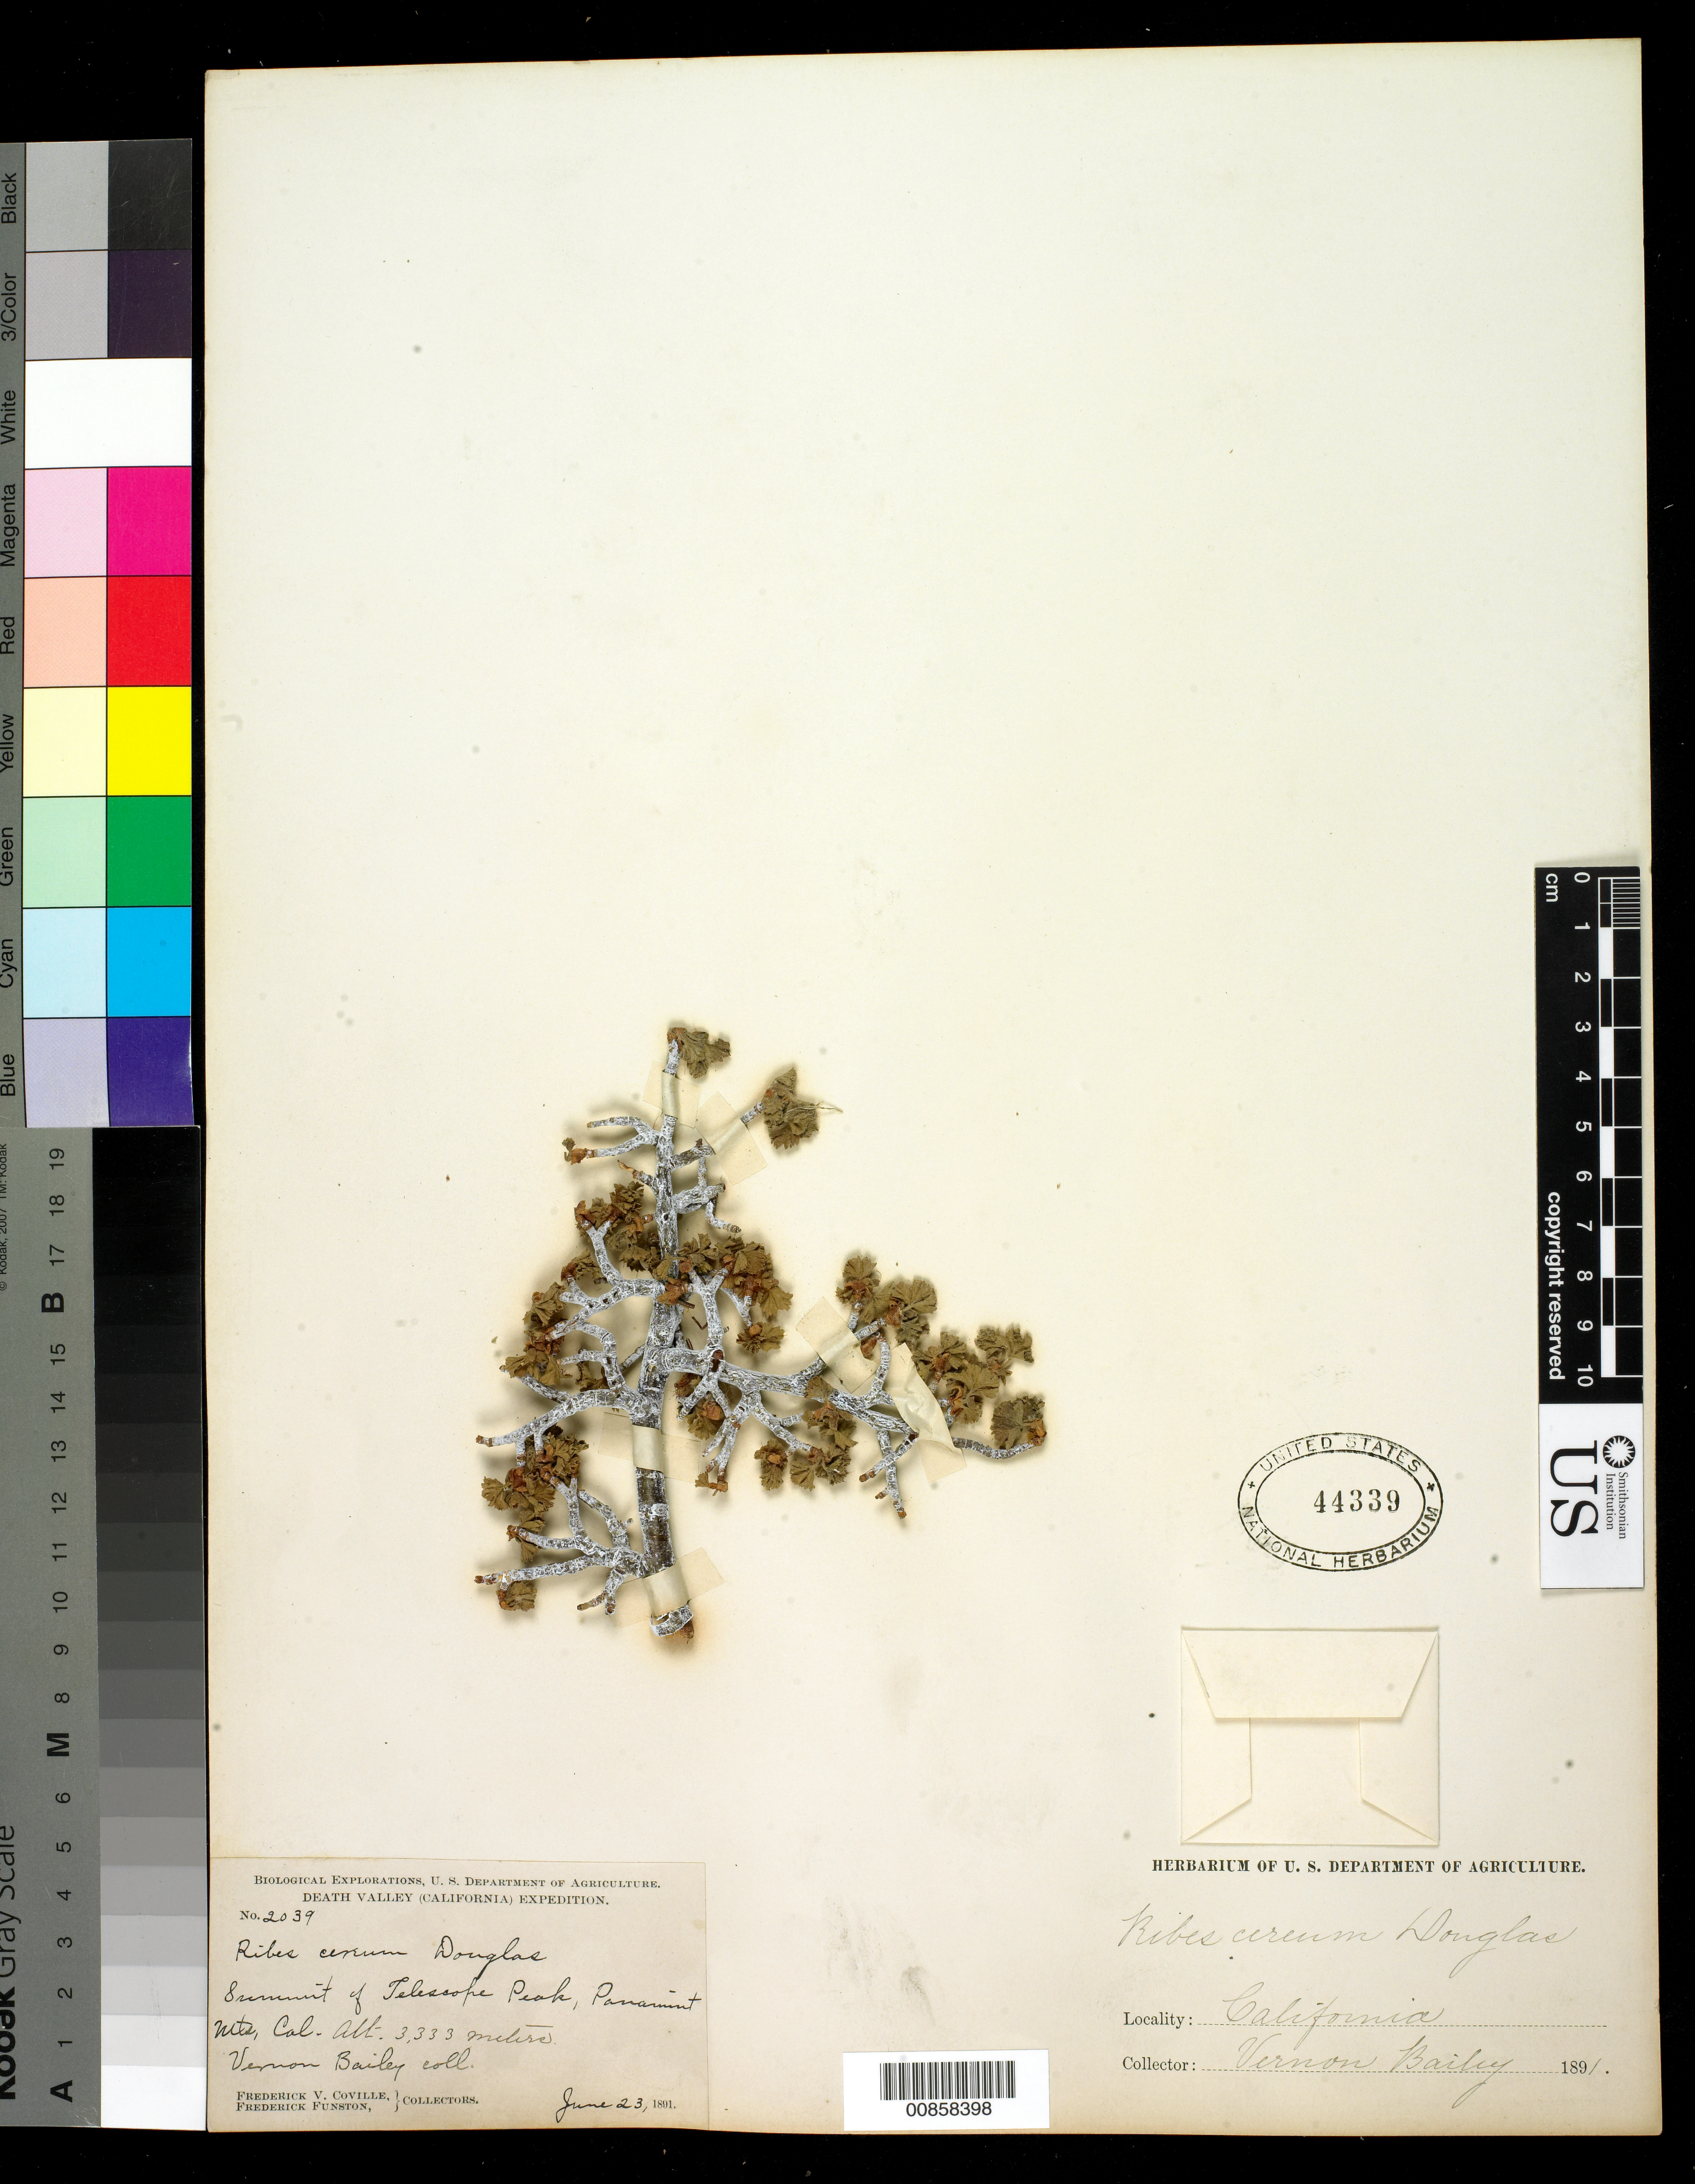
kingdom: Plantae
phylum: Tracheophyta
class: Magnoliopsida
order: Saxifragales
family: Grossulariaceae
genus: Ribes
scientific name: Ribes cereum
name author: Douglas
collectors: F. V. Coville & F. Funston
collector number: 2039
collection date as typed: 23 Jun 1891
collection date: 1891-06-23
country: United States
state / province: California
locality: Summit of Telescope Peak, Panamint Mts.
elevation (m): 3333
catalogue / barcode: US 44339